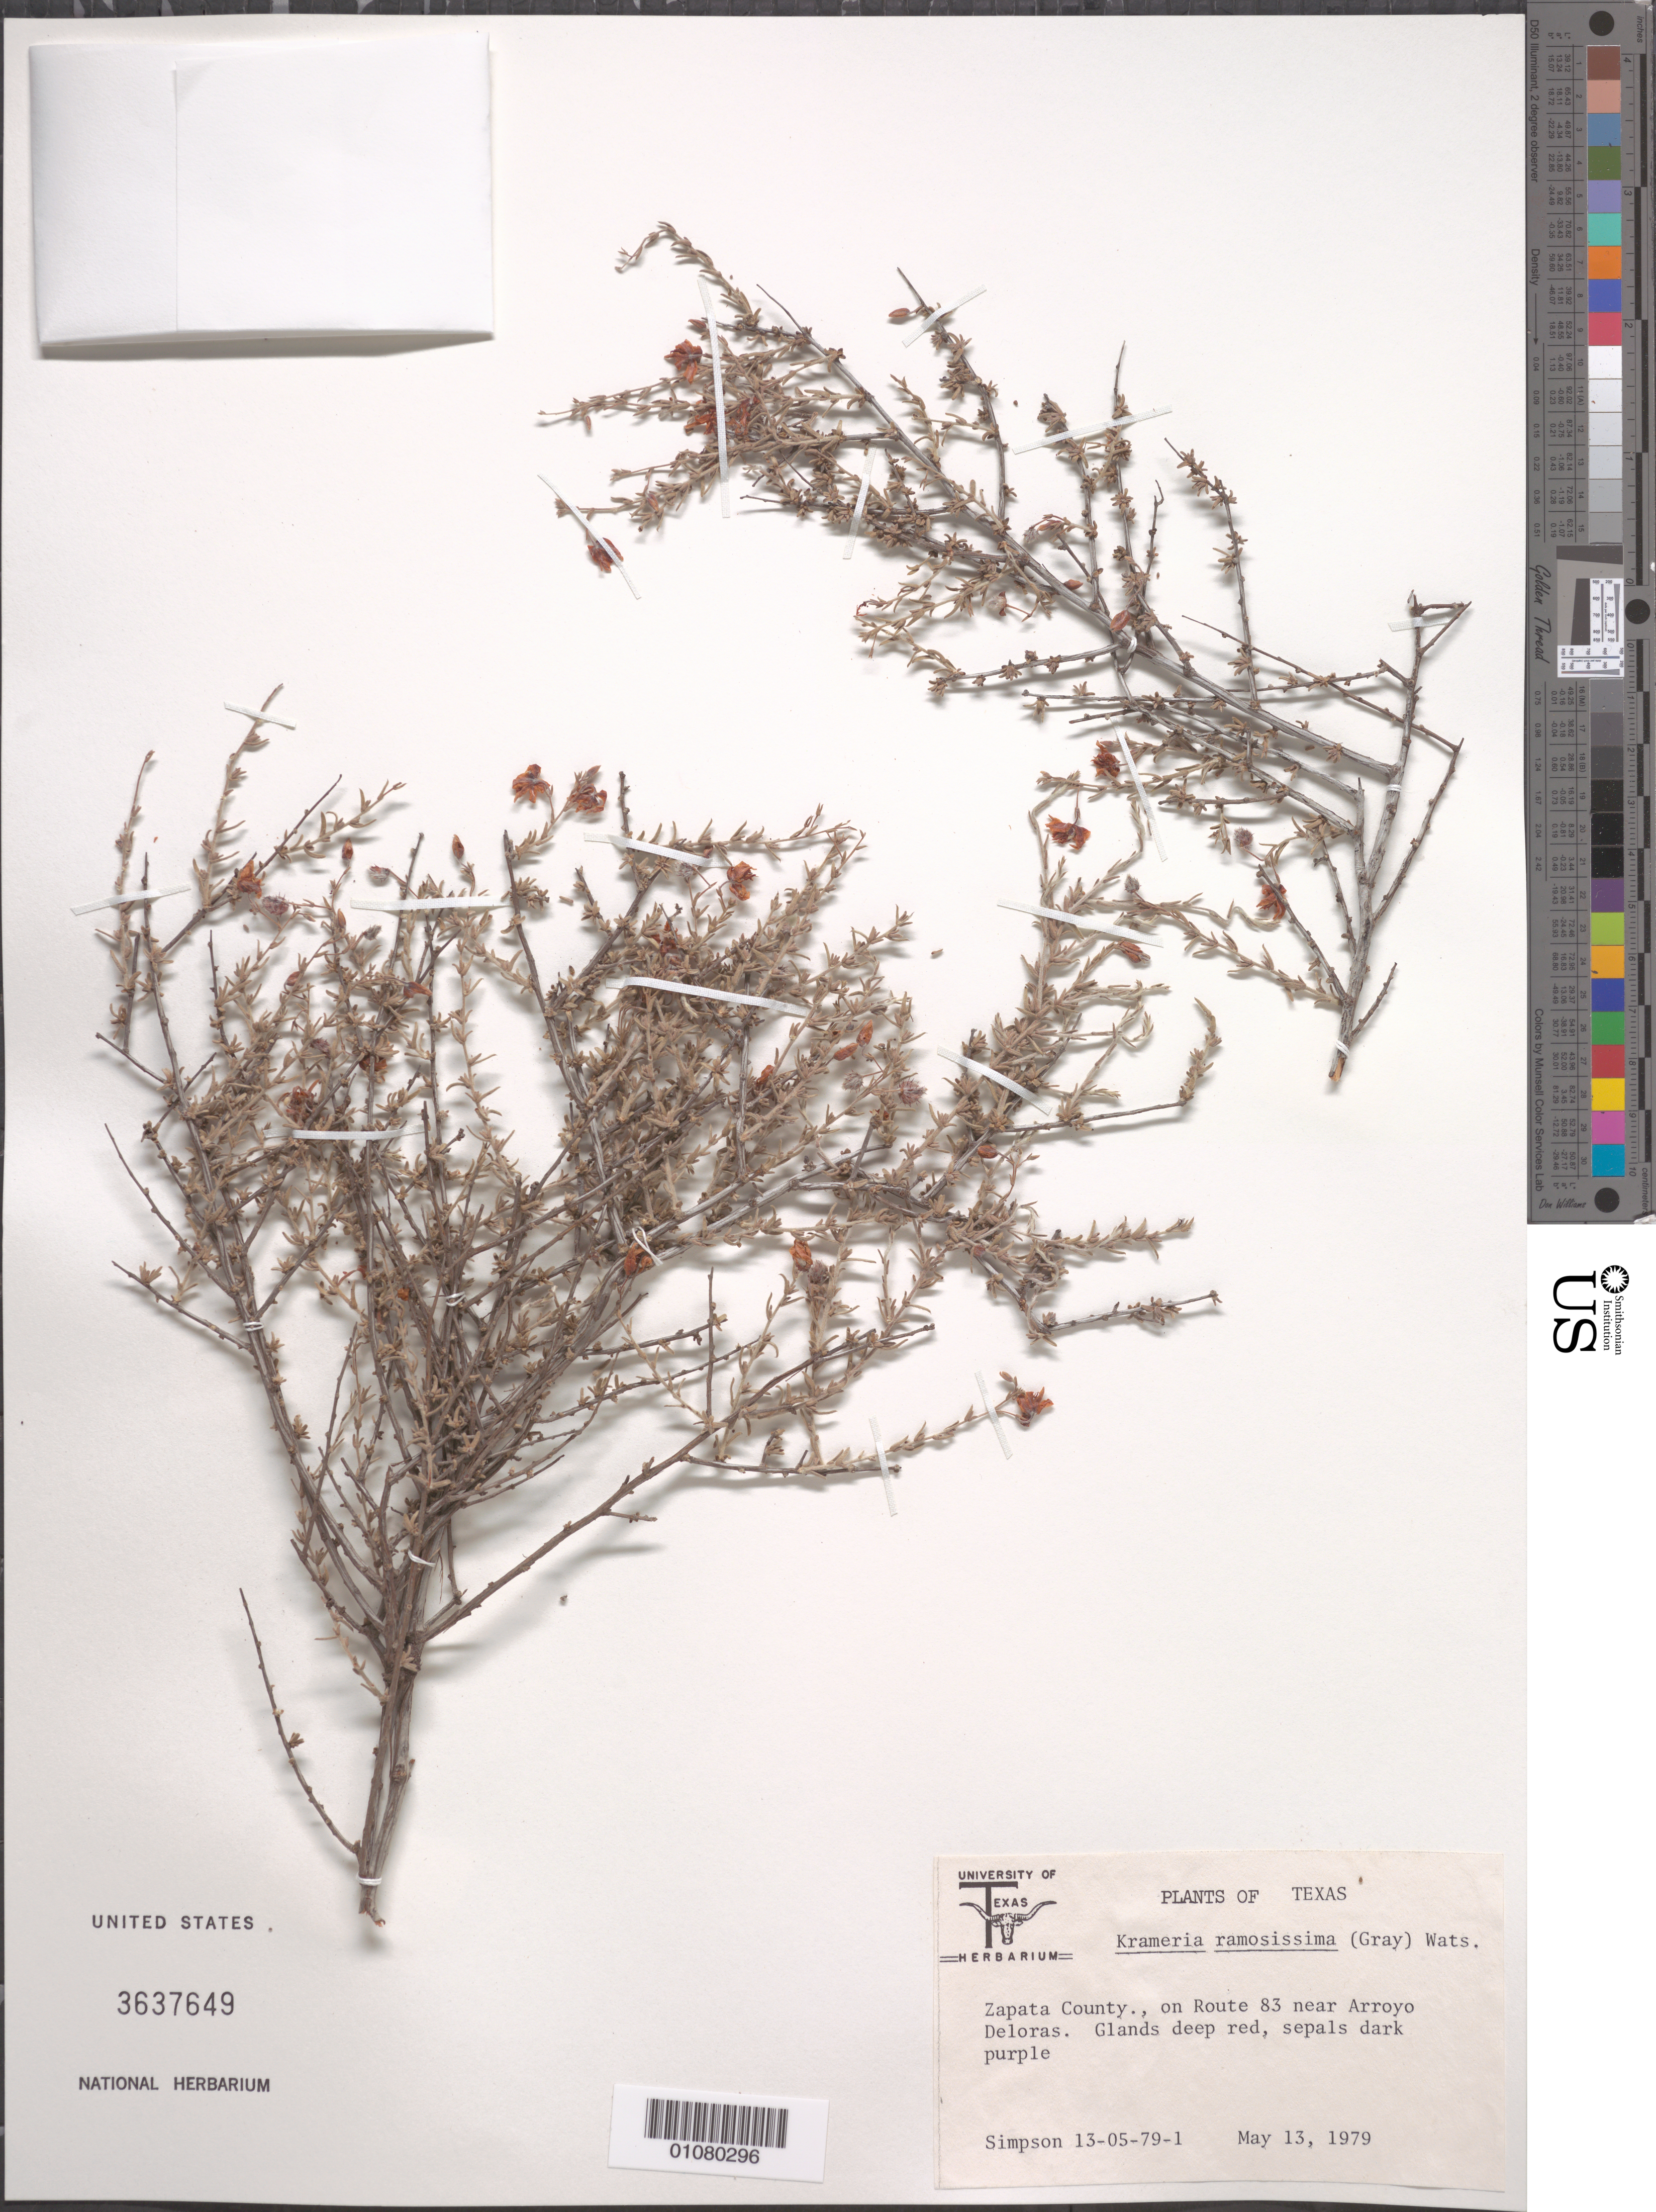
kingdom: Plantae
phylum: Tracheophyta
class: Magnoliopsida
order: Zygophyllales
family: Krameriaceae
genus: Krameria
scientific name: Krameria ramosissima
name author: (A. Gray) S. Watson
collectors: B. B. Simpson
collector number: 13-05-79-1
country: United States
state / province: Texas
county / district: Zapata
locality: On Rt 83 near Arroyo Deloras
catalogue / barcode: US 3637649